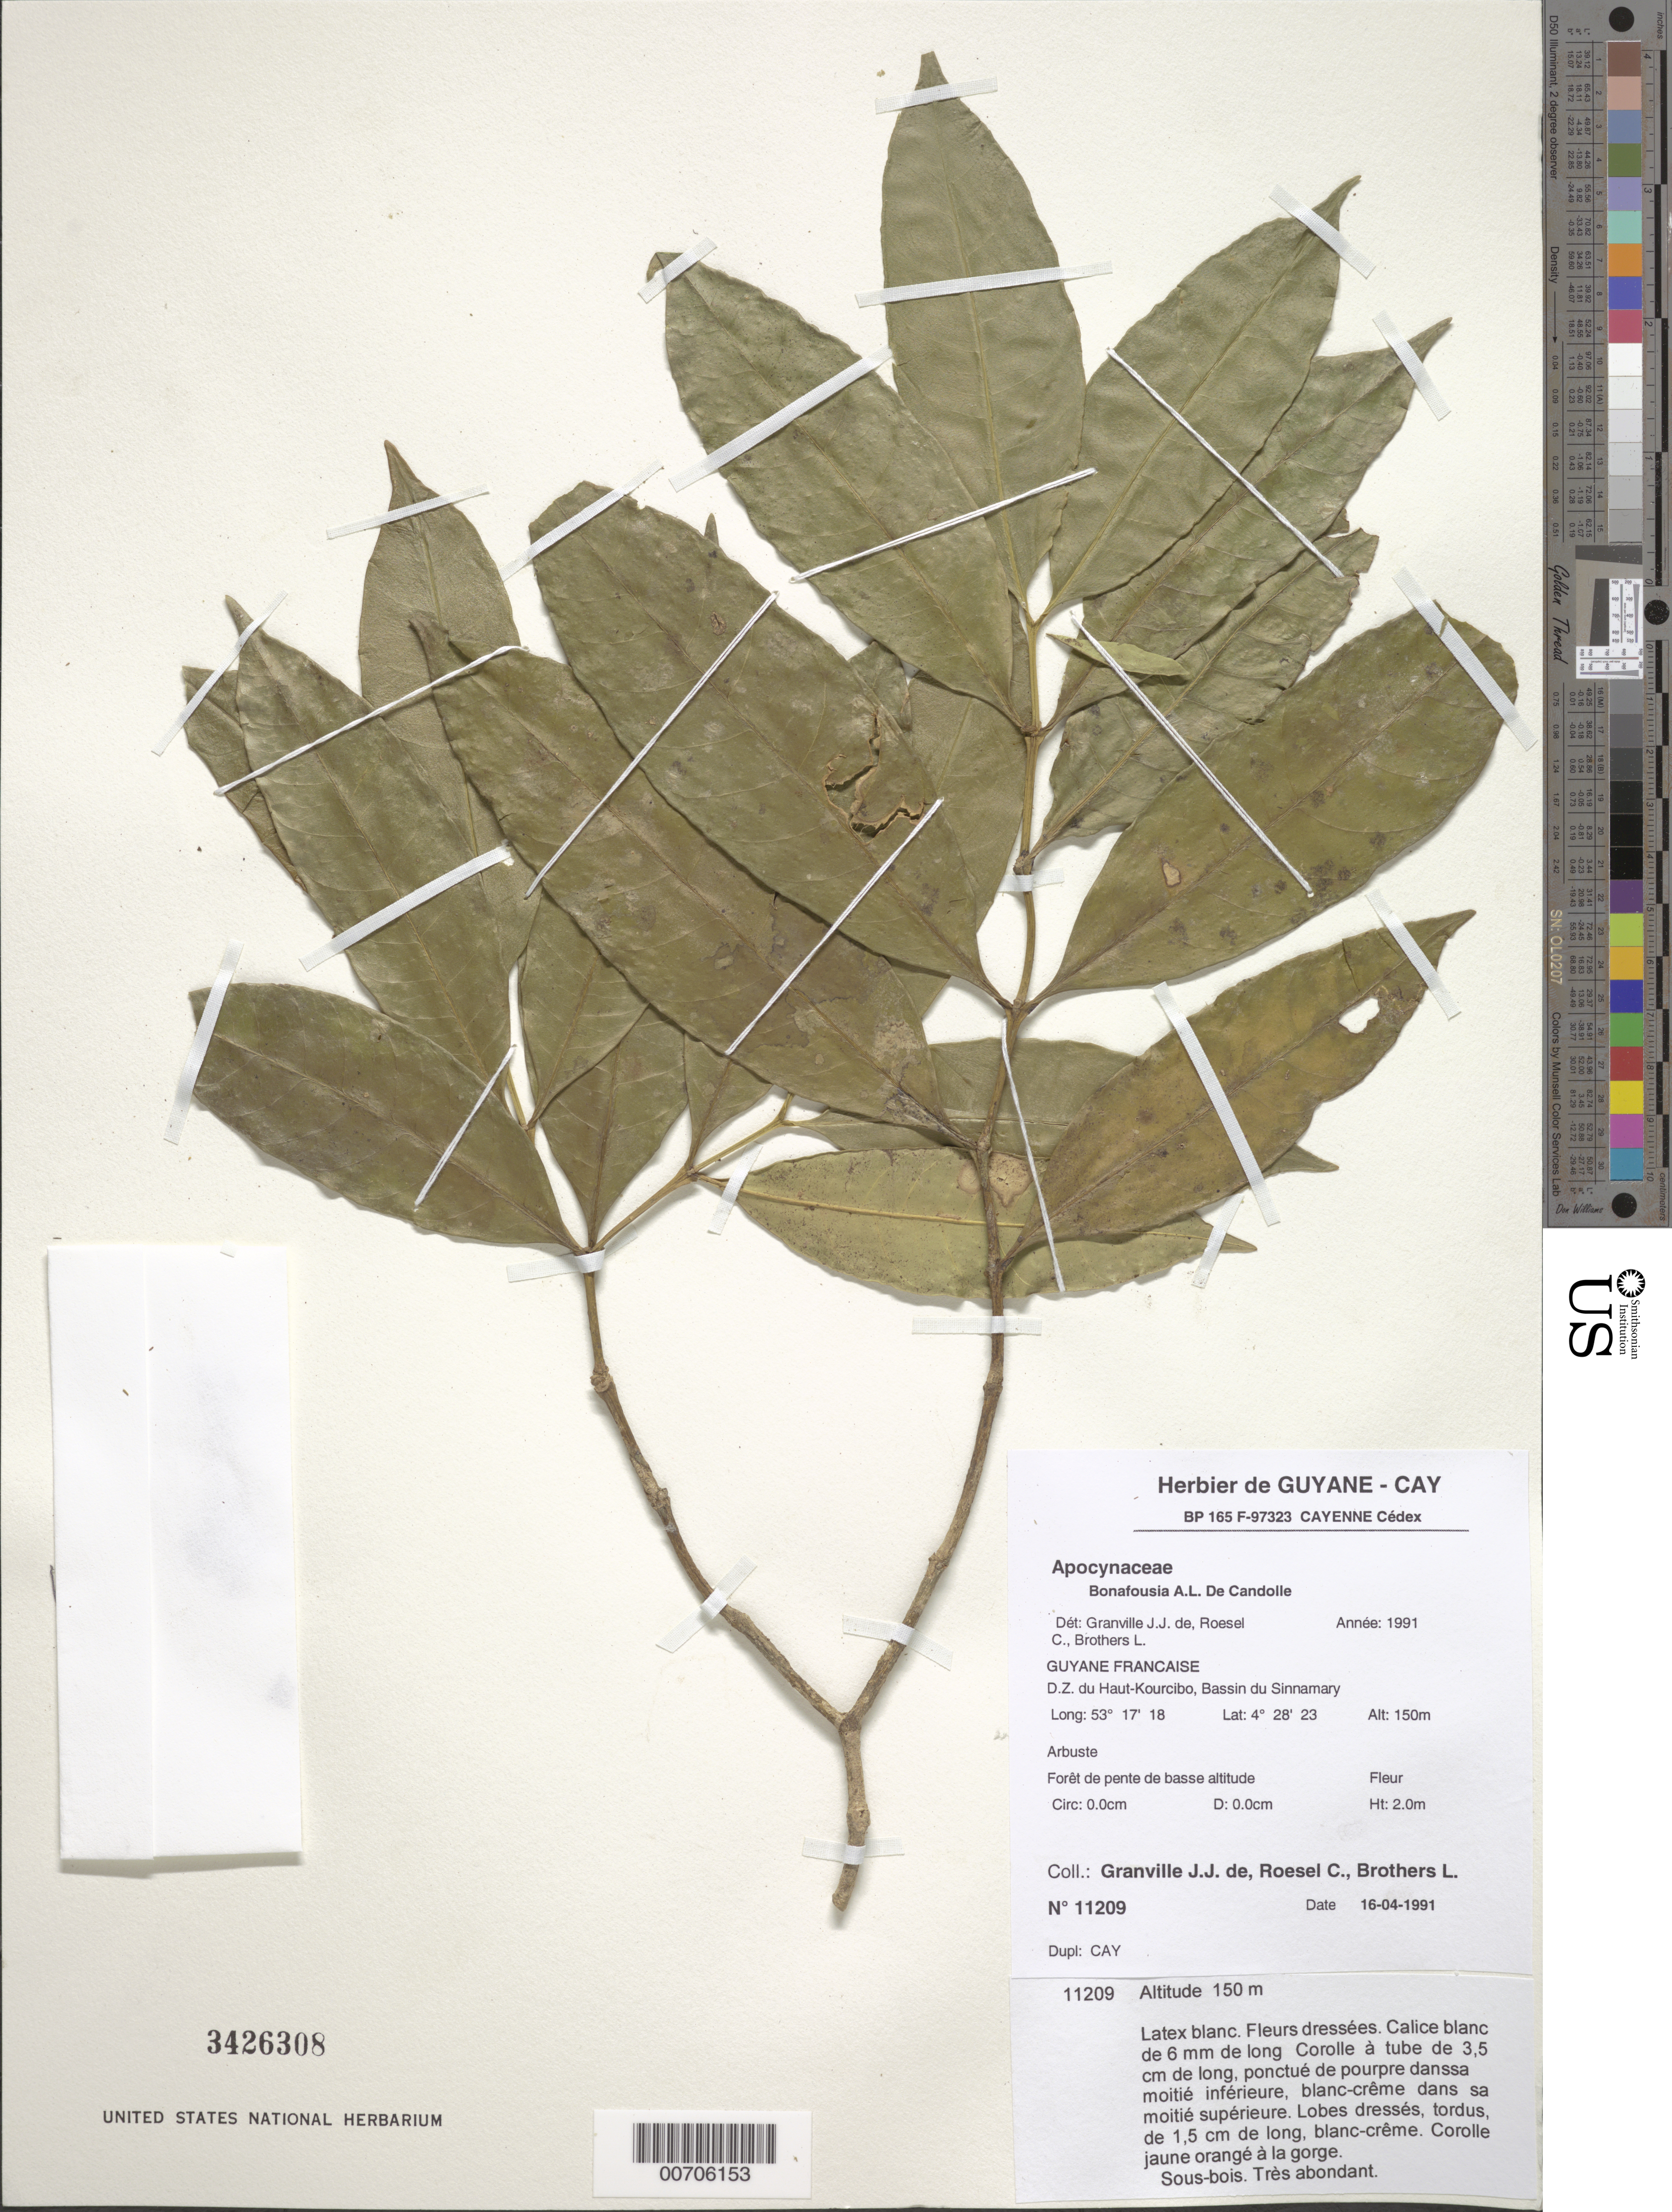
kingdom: Plantae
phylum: Tracheophyta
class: Magnoliopsida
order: Gentianales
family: Apocynaceae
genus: Tabernaemontana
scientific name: Tabernaemontana sp.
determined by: Granville, J. J.; Roesel, C. S.; Brothers, Leslie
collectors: J.-J. de Granville, C. S. Roesel & L. Brothers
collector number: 11209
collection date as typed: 16-Apr-91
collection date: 1991-04-16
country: French Guiana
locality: D.Z. du Haut-Kourcibo, Bassin du Sinnamary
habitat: Low, slope forest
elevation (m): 150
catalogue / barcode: US 3426308